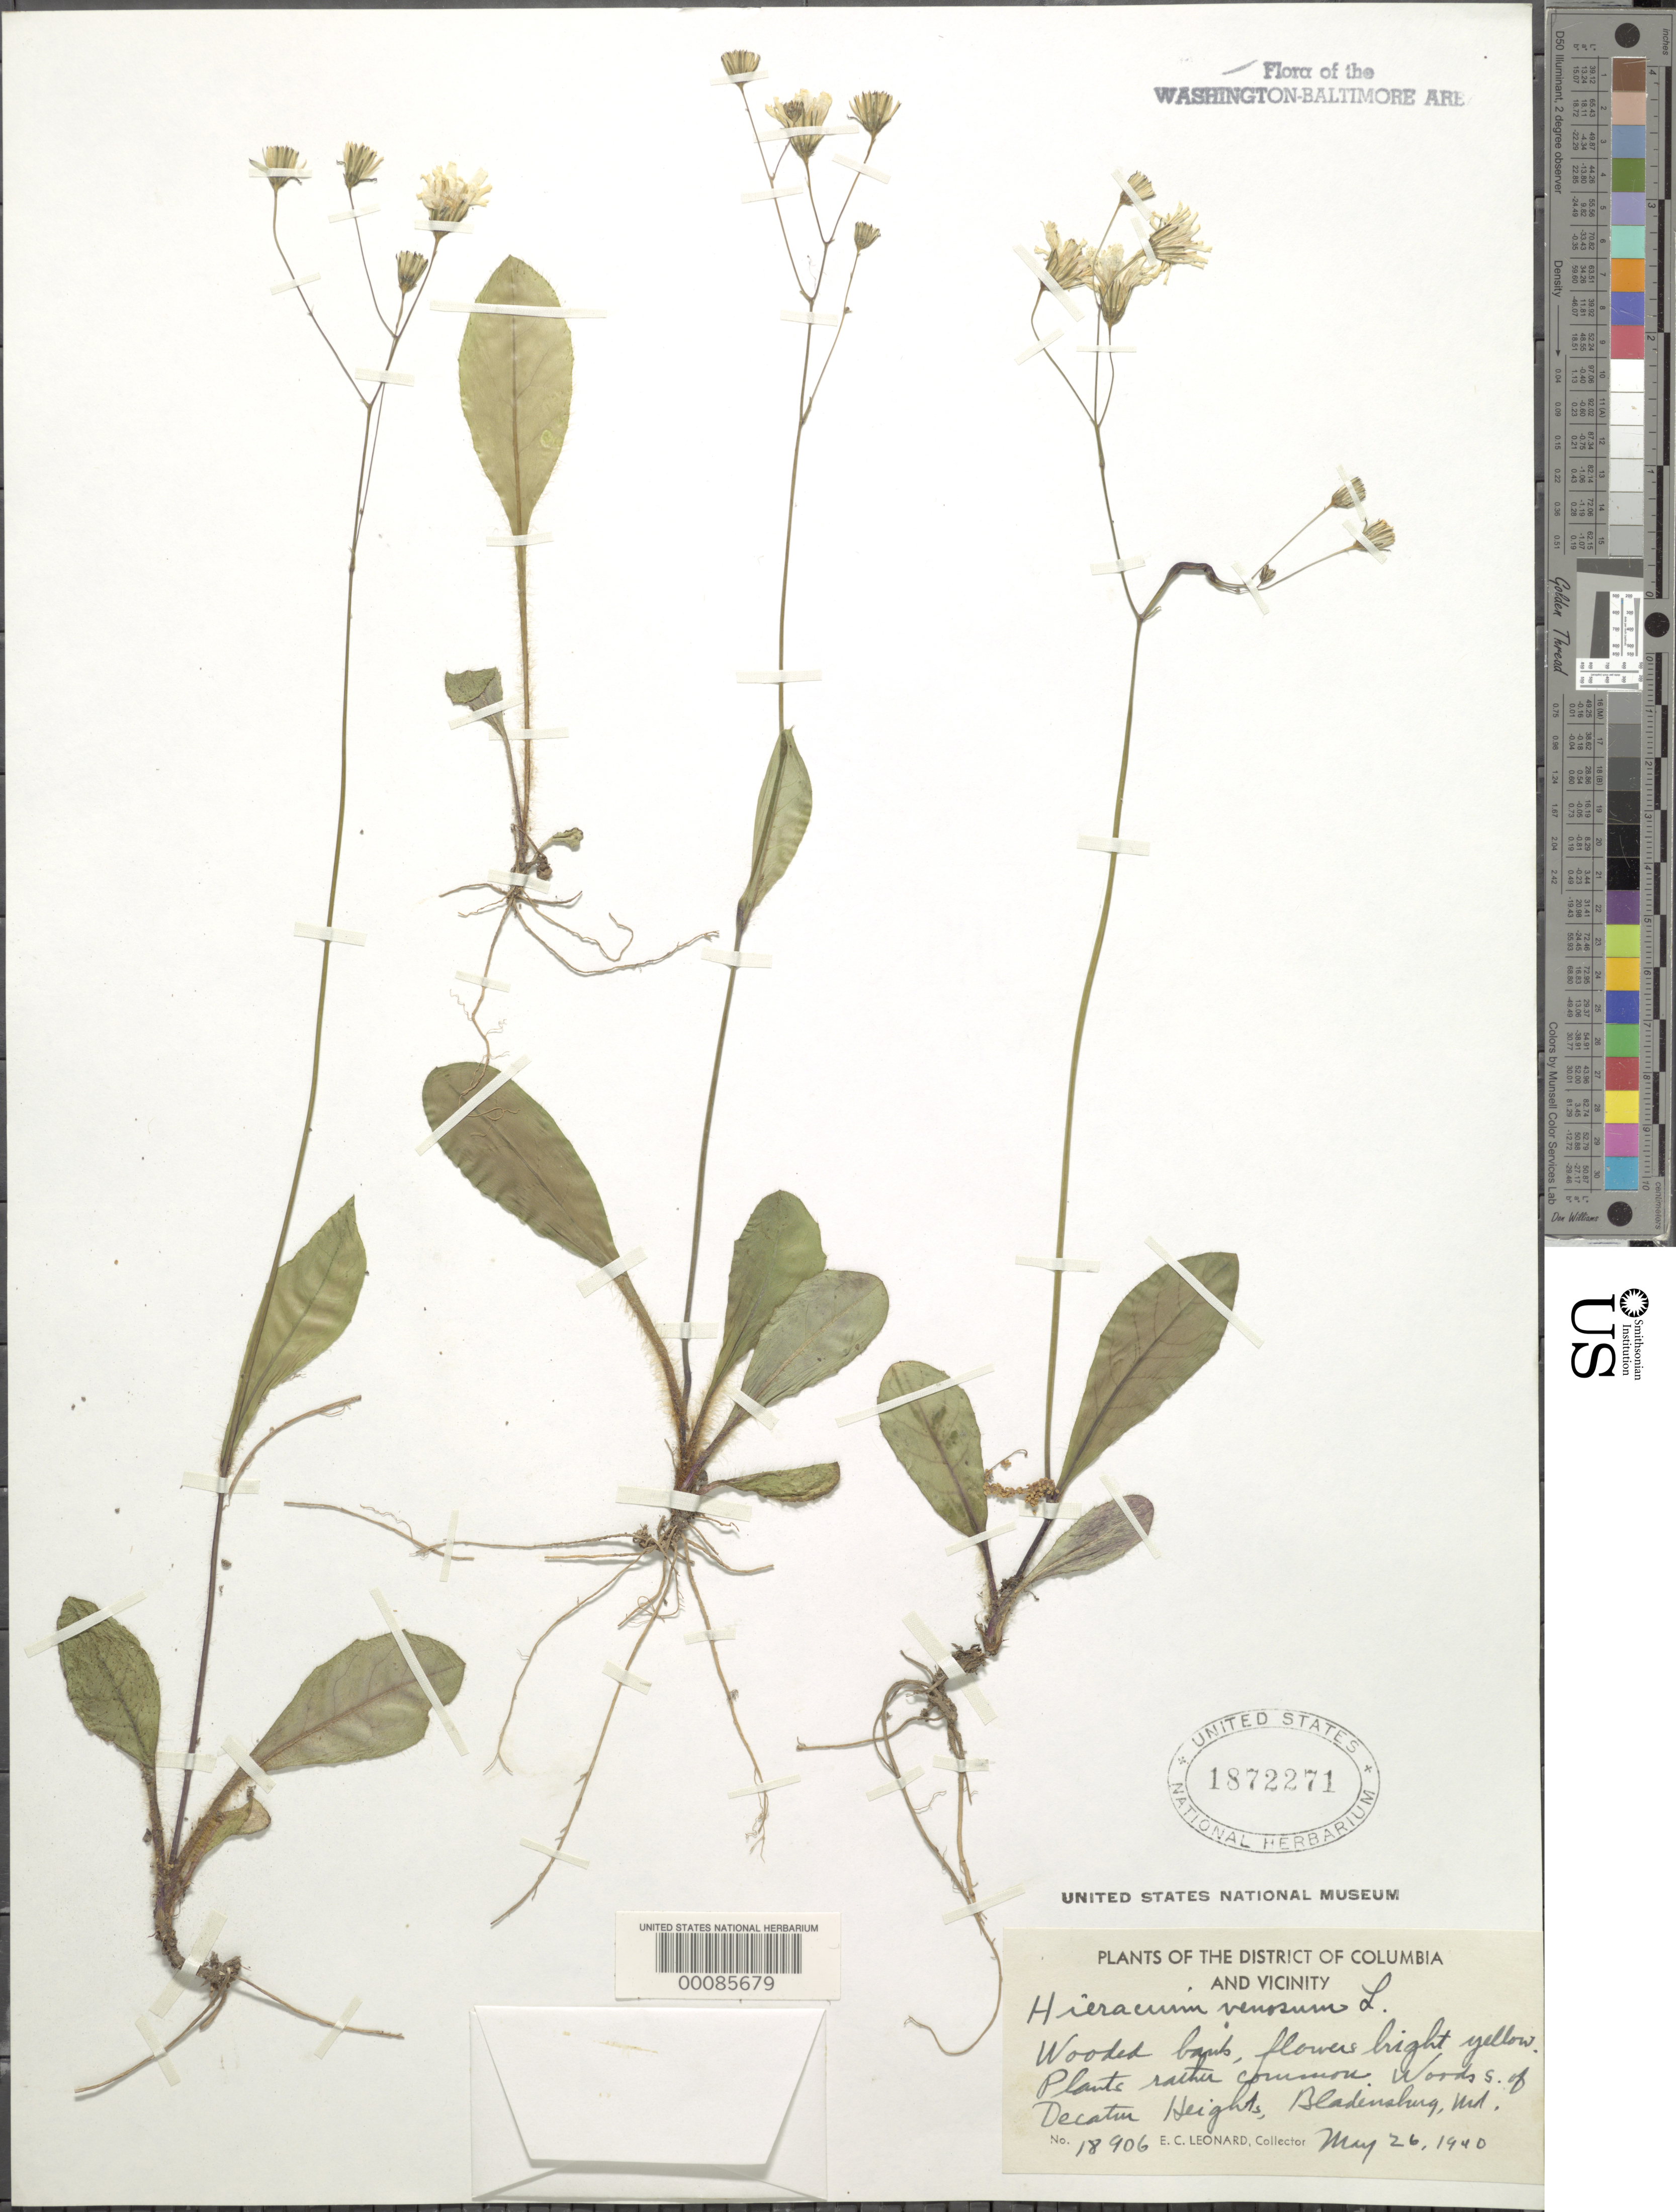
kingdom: Plantae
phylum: Tracheophyta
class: Magnoliopsida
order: Asterales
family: Asteraceae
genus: Hieracium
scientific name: Hieracium venosum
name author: L.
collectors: E. C. Leonard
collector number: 18906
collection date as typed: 26 May 1940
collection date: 1940-05-26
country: United States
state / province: Maryland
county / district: Prince George's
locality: South Decatur Heights Bladensburg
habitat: Wooded bank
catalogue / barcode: US 1872271